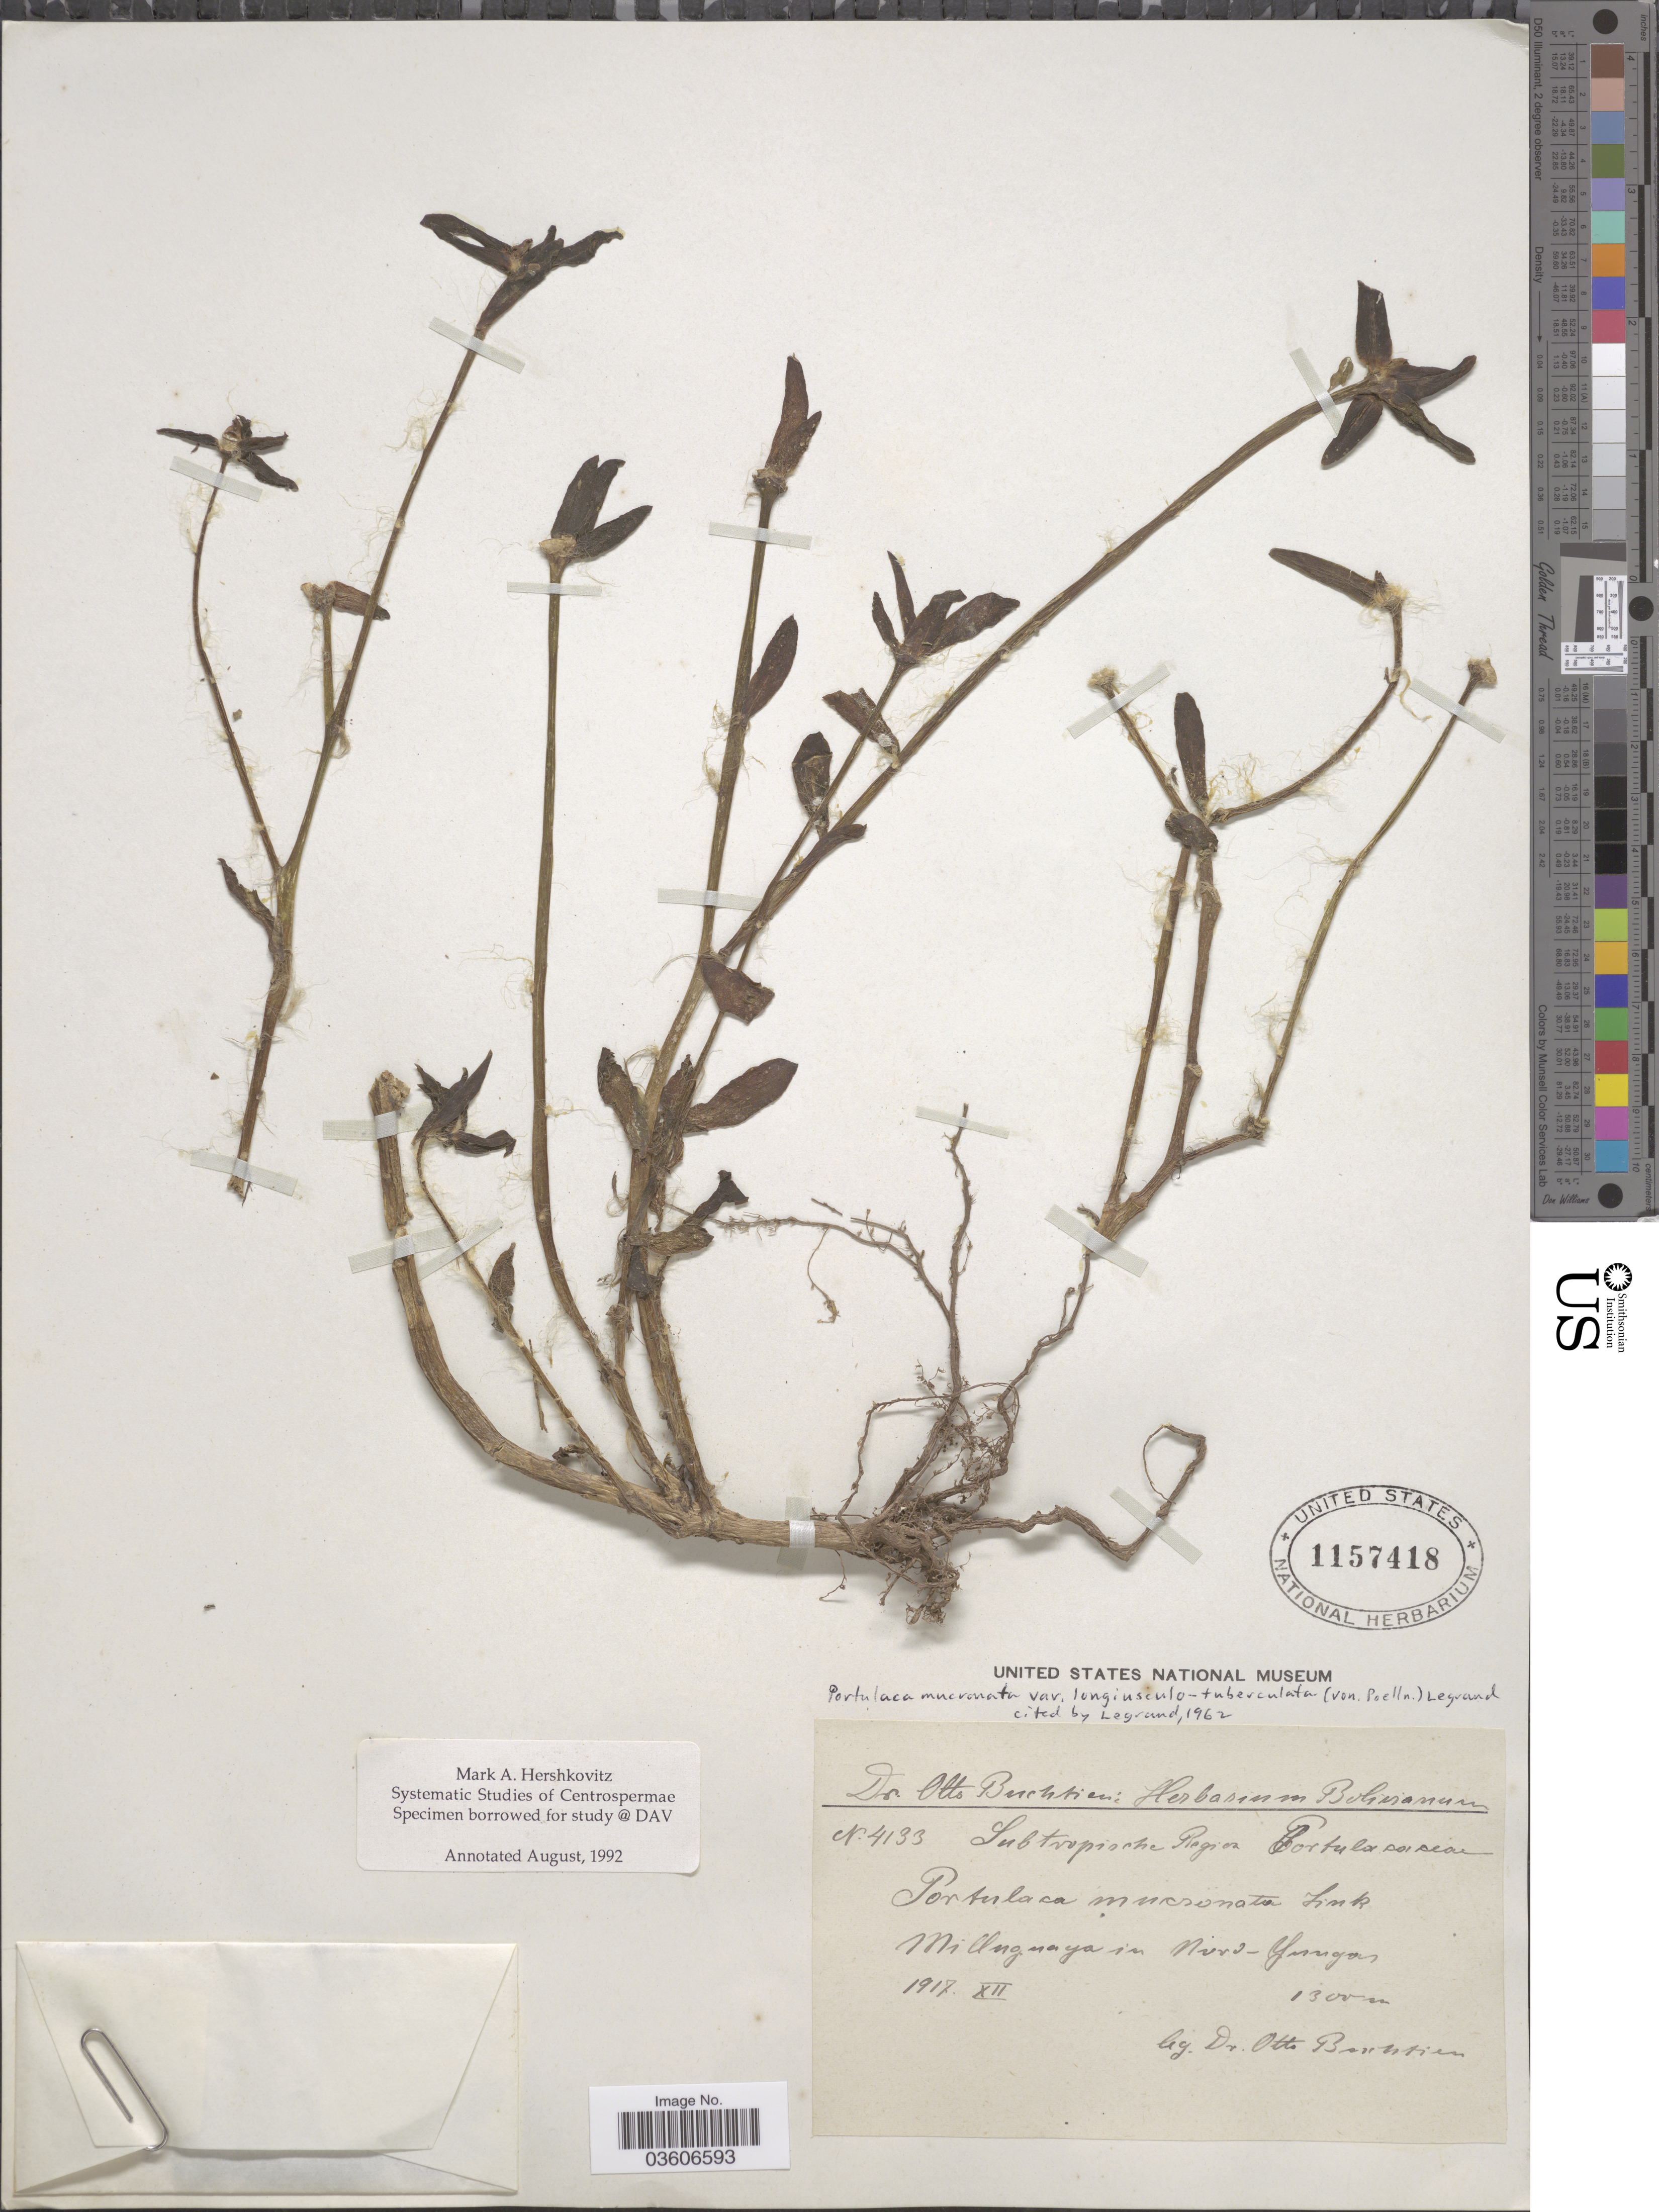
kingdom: Plantae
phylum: Tracheophyta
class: Magnoliopsida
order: Caryophyllales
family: Portulacaceae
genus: Portulaca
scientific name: Portulaca mucronata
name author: Link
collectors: O. Buchtien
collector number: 4133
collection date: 1917-12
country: Bolivia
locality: Subtropische Region. Milluguaya in Nord-Yungas.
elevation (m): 1300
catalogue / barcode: US 1157418